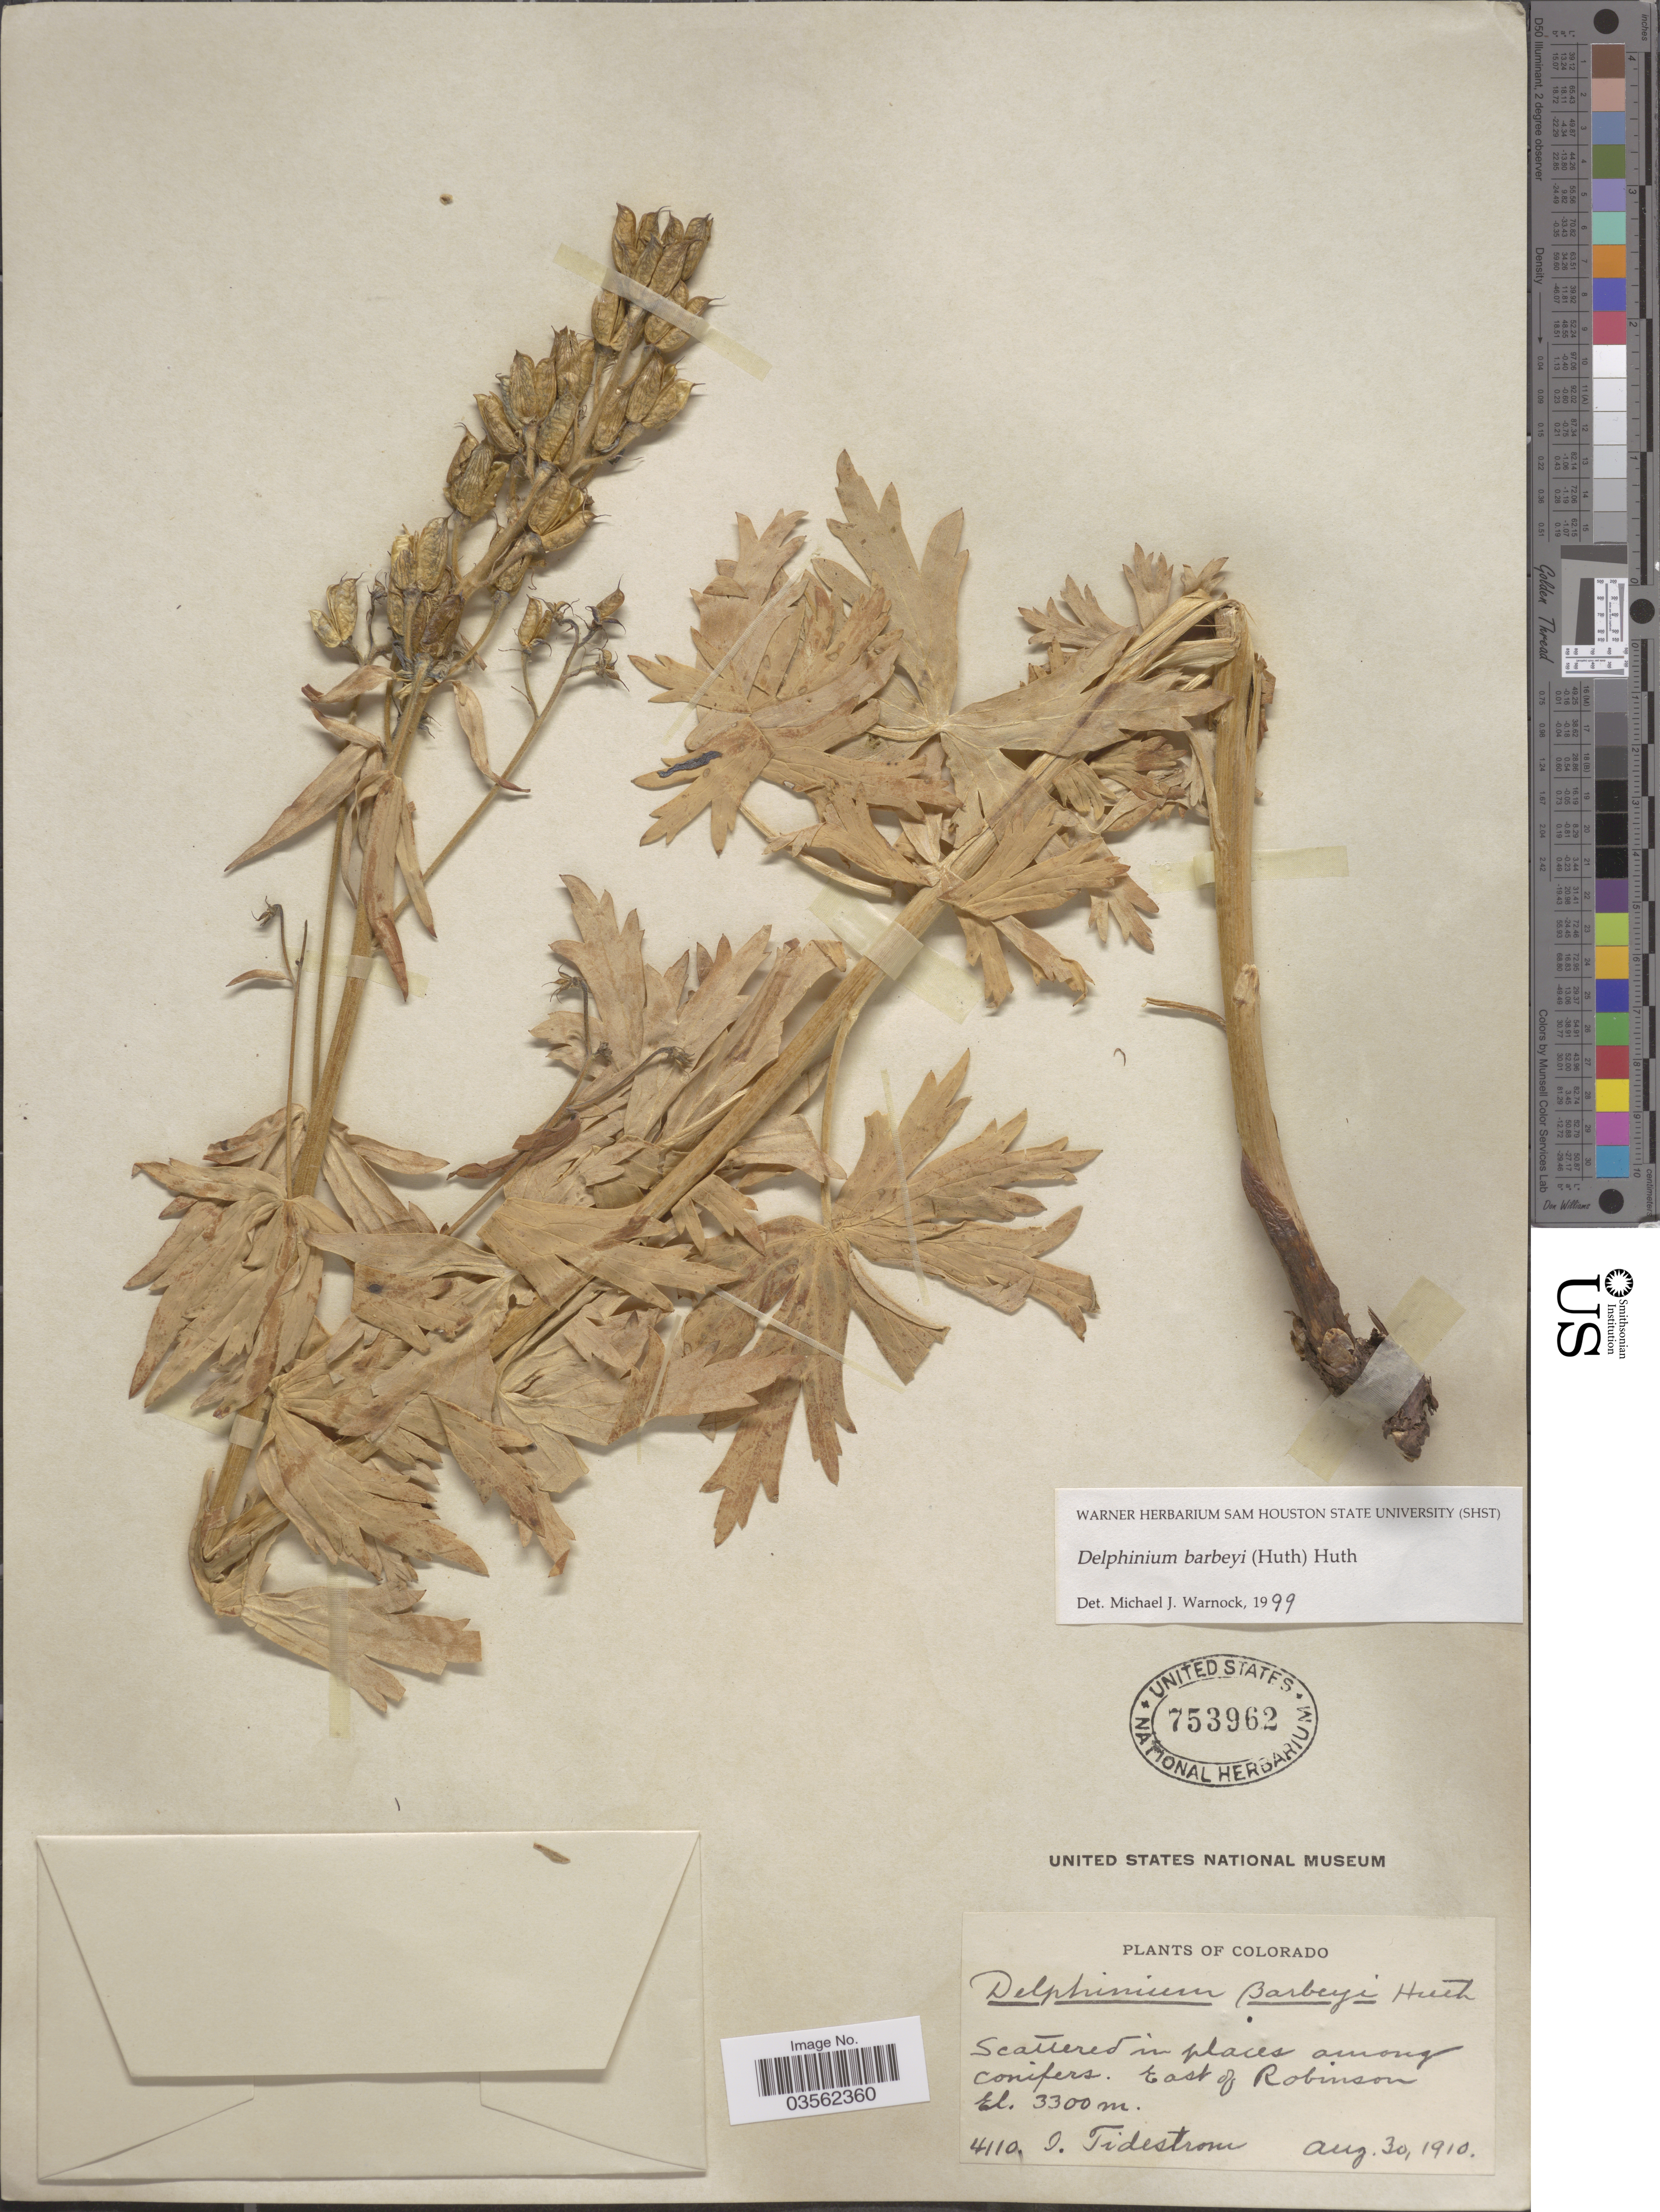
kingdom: Plantae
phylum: Tracheophyta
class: Magnoliopsida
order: Ranunculales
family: Ranunculaceae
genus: Delphinium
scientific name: Delphinium barbeyi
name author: (Huth) Huth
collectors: I. F. Tidestrom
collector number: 4110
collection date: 1910-08-30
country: United States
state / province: Colorado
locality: East of Robinson.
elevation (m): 3300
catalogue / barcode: US 753962